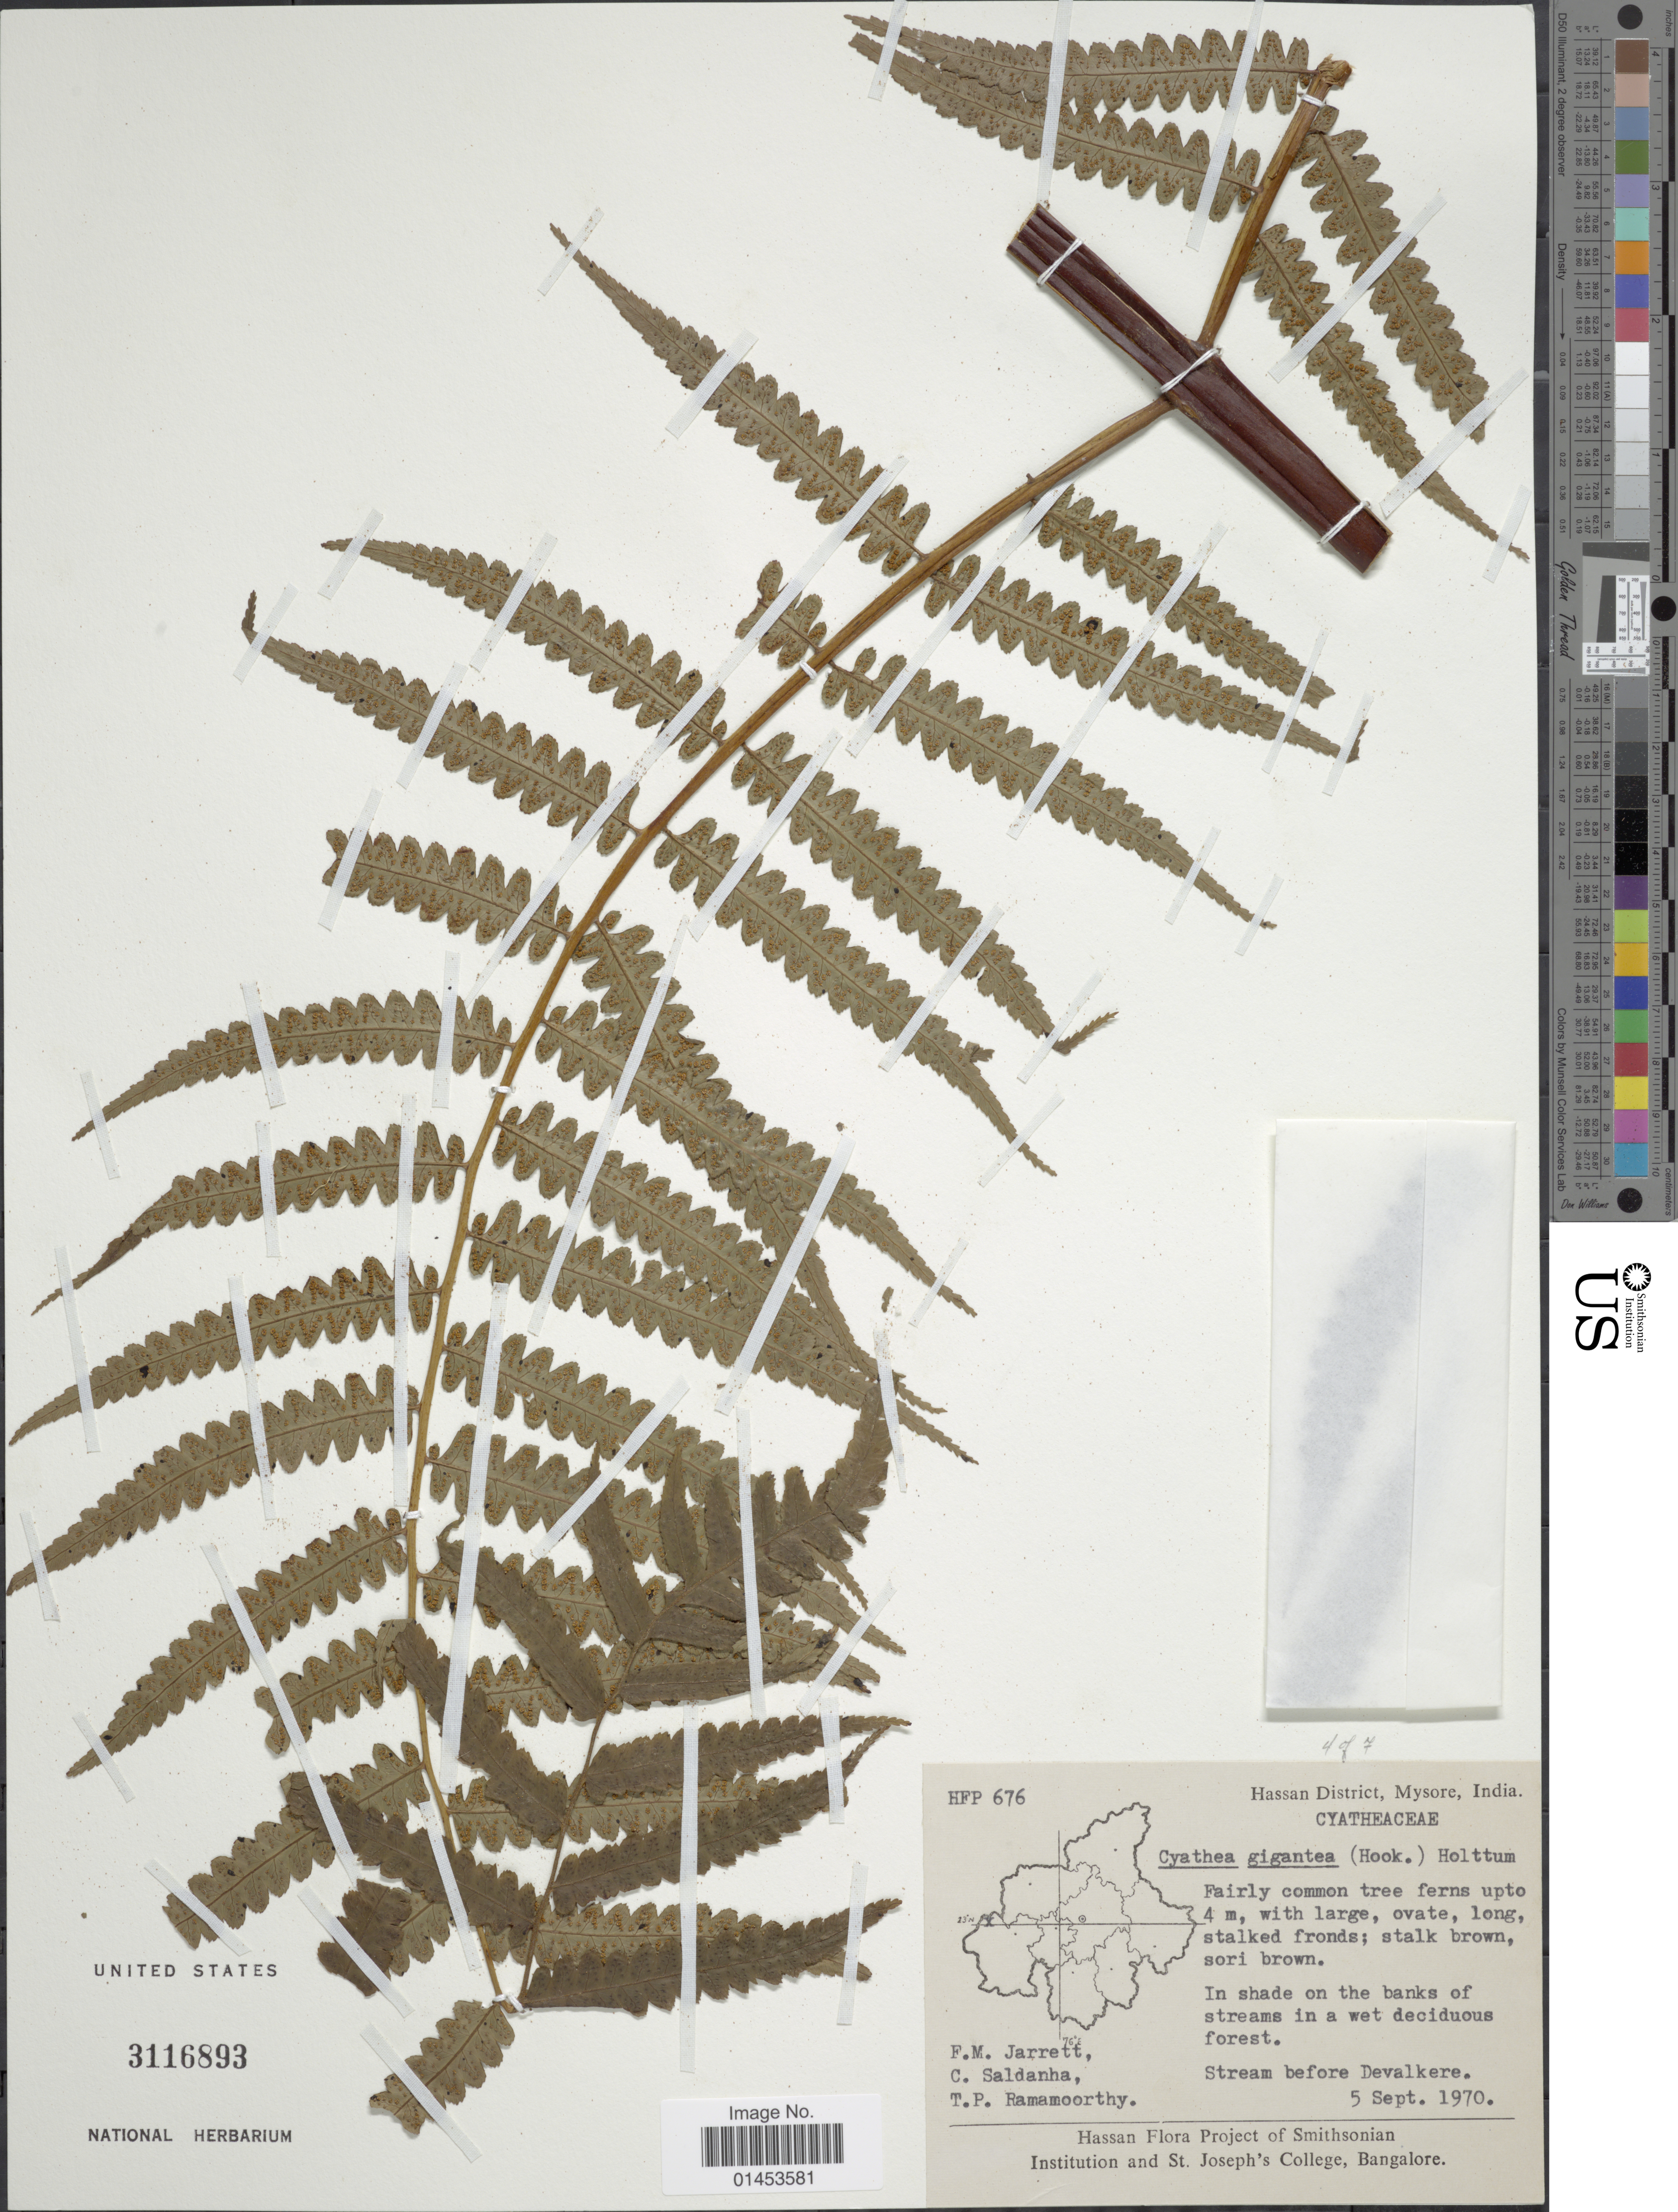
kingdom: Plantae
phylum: Tracheophyta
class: Polypodiopsida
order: Cyatheales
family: Cyatheaceae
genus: Cyathea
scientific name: Cyathea gigantea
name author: (Wall. ex Hook.) Holttum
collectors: F. M. Jarrett, C. Saldanha & T. P. Ramamoorthy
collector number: HFP676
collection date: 1970-09-05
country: India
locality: Hassam District, Mysore, India, in shade on the banks of streams in a wet deciduous forest, Stream before Devalkere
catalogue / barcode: US 3116893